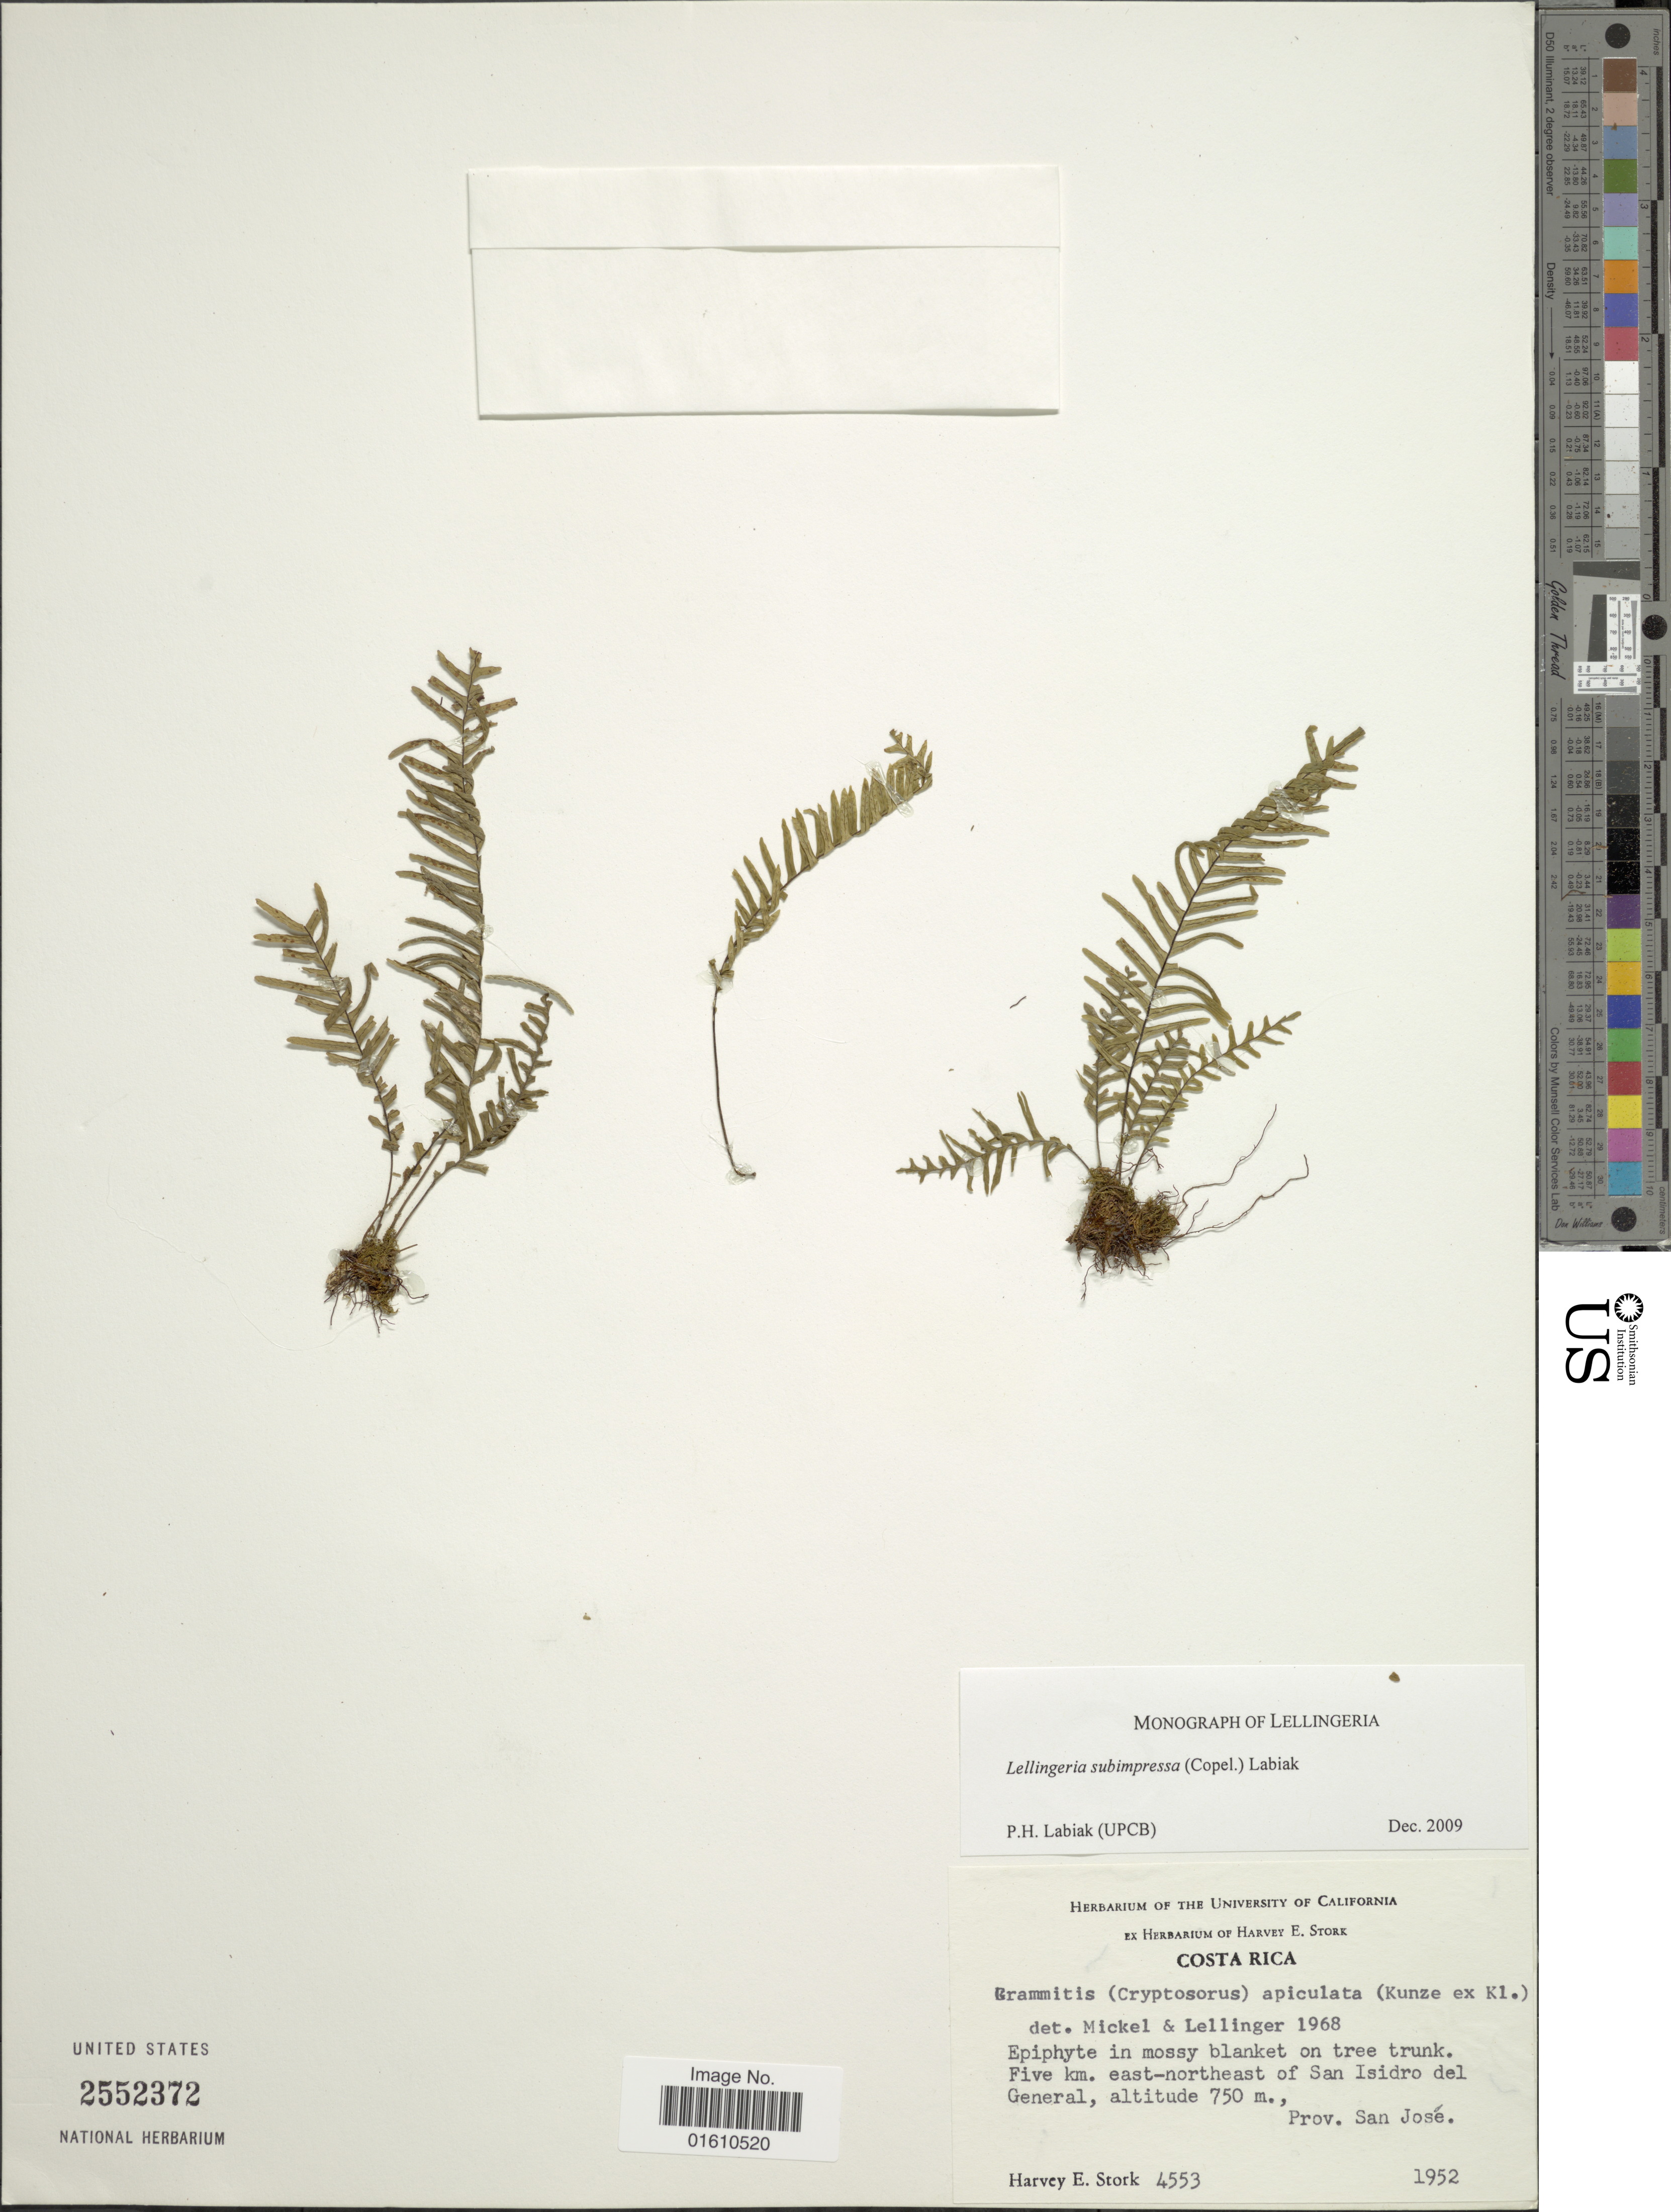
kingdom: Plantae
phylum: Tracheophyta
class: Polypodiopsida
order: Polypodiales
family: Polypodiaceae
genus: Lellingeria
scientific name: Lellingeria subimpressa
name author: (Copel.) Labiak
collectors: H. E. Stork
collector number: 4553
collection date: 1952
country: Costa Rica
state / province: San José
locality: Five km. east-northeast of San Isidro del General, Prov. San José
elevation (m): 750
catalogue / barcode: US 2552372